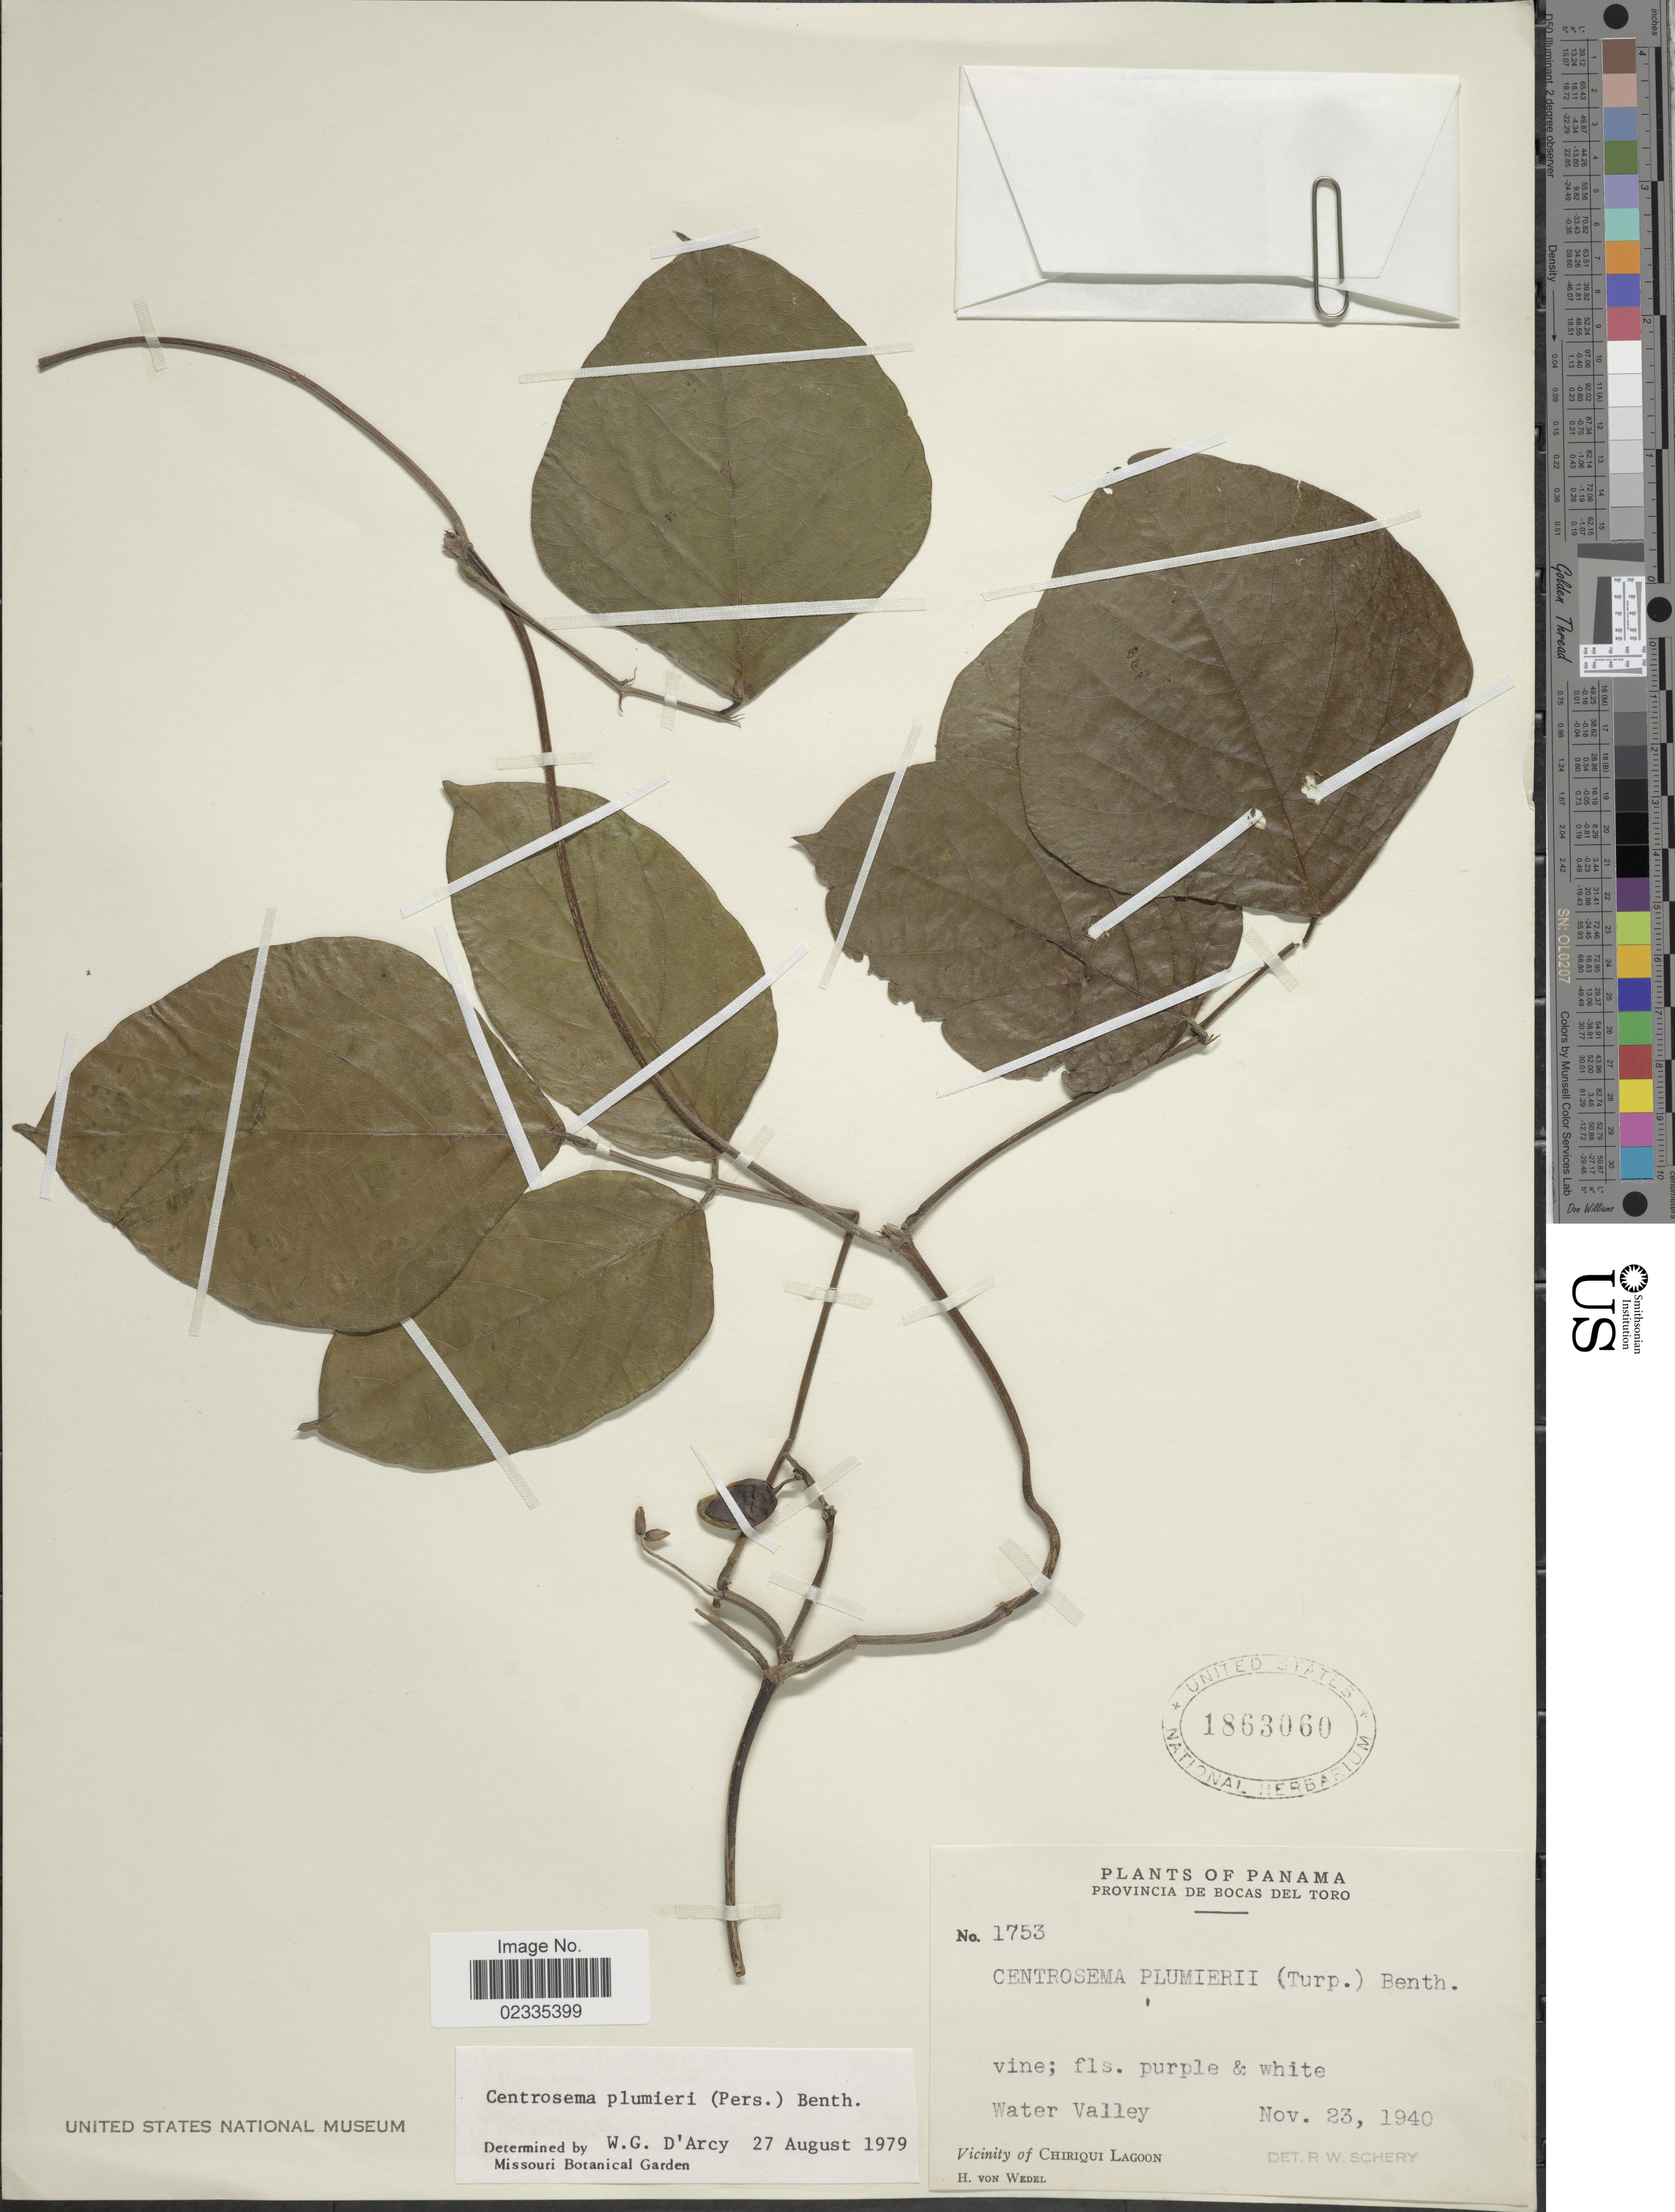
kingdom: Plantae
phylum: Tracheophyta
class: Magnoliopsida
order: Fabales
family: Fabaceae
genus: Centrosema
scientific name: Centrosema plumieri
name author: (Turpin ex Pers.) Benth.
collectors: H. von Wedel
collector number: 1753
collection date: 1940-11-23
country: Panama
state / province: Bocas del Toro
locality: Pronvincia de Bocas del Toro. Water Valley. Vicinity of Chiriqui Lagoon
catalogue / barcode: US 1863060